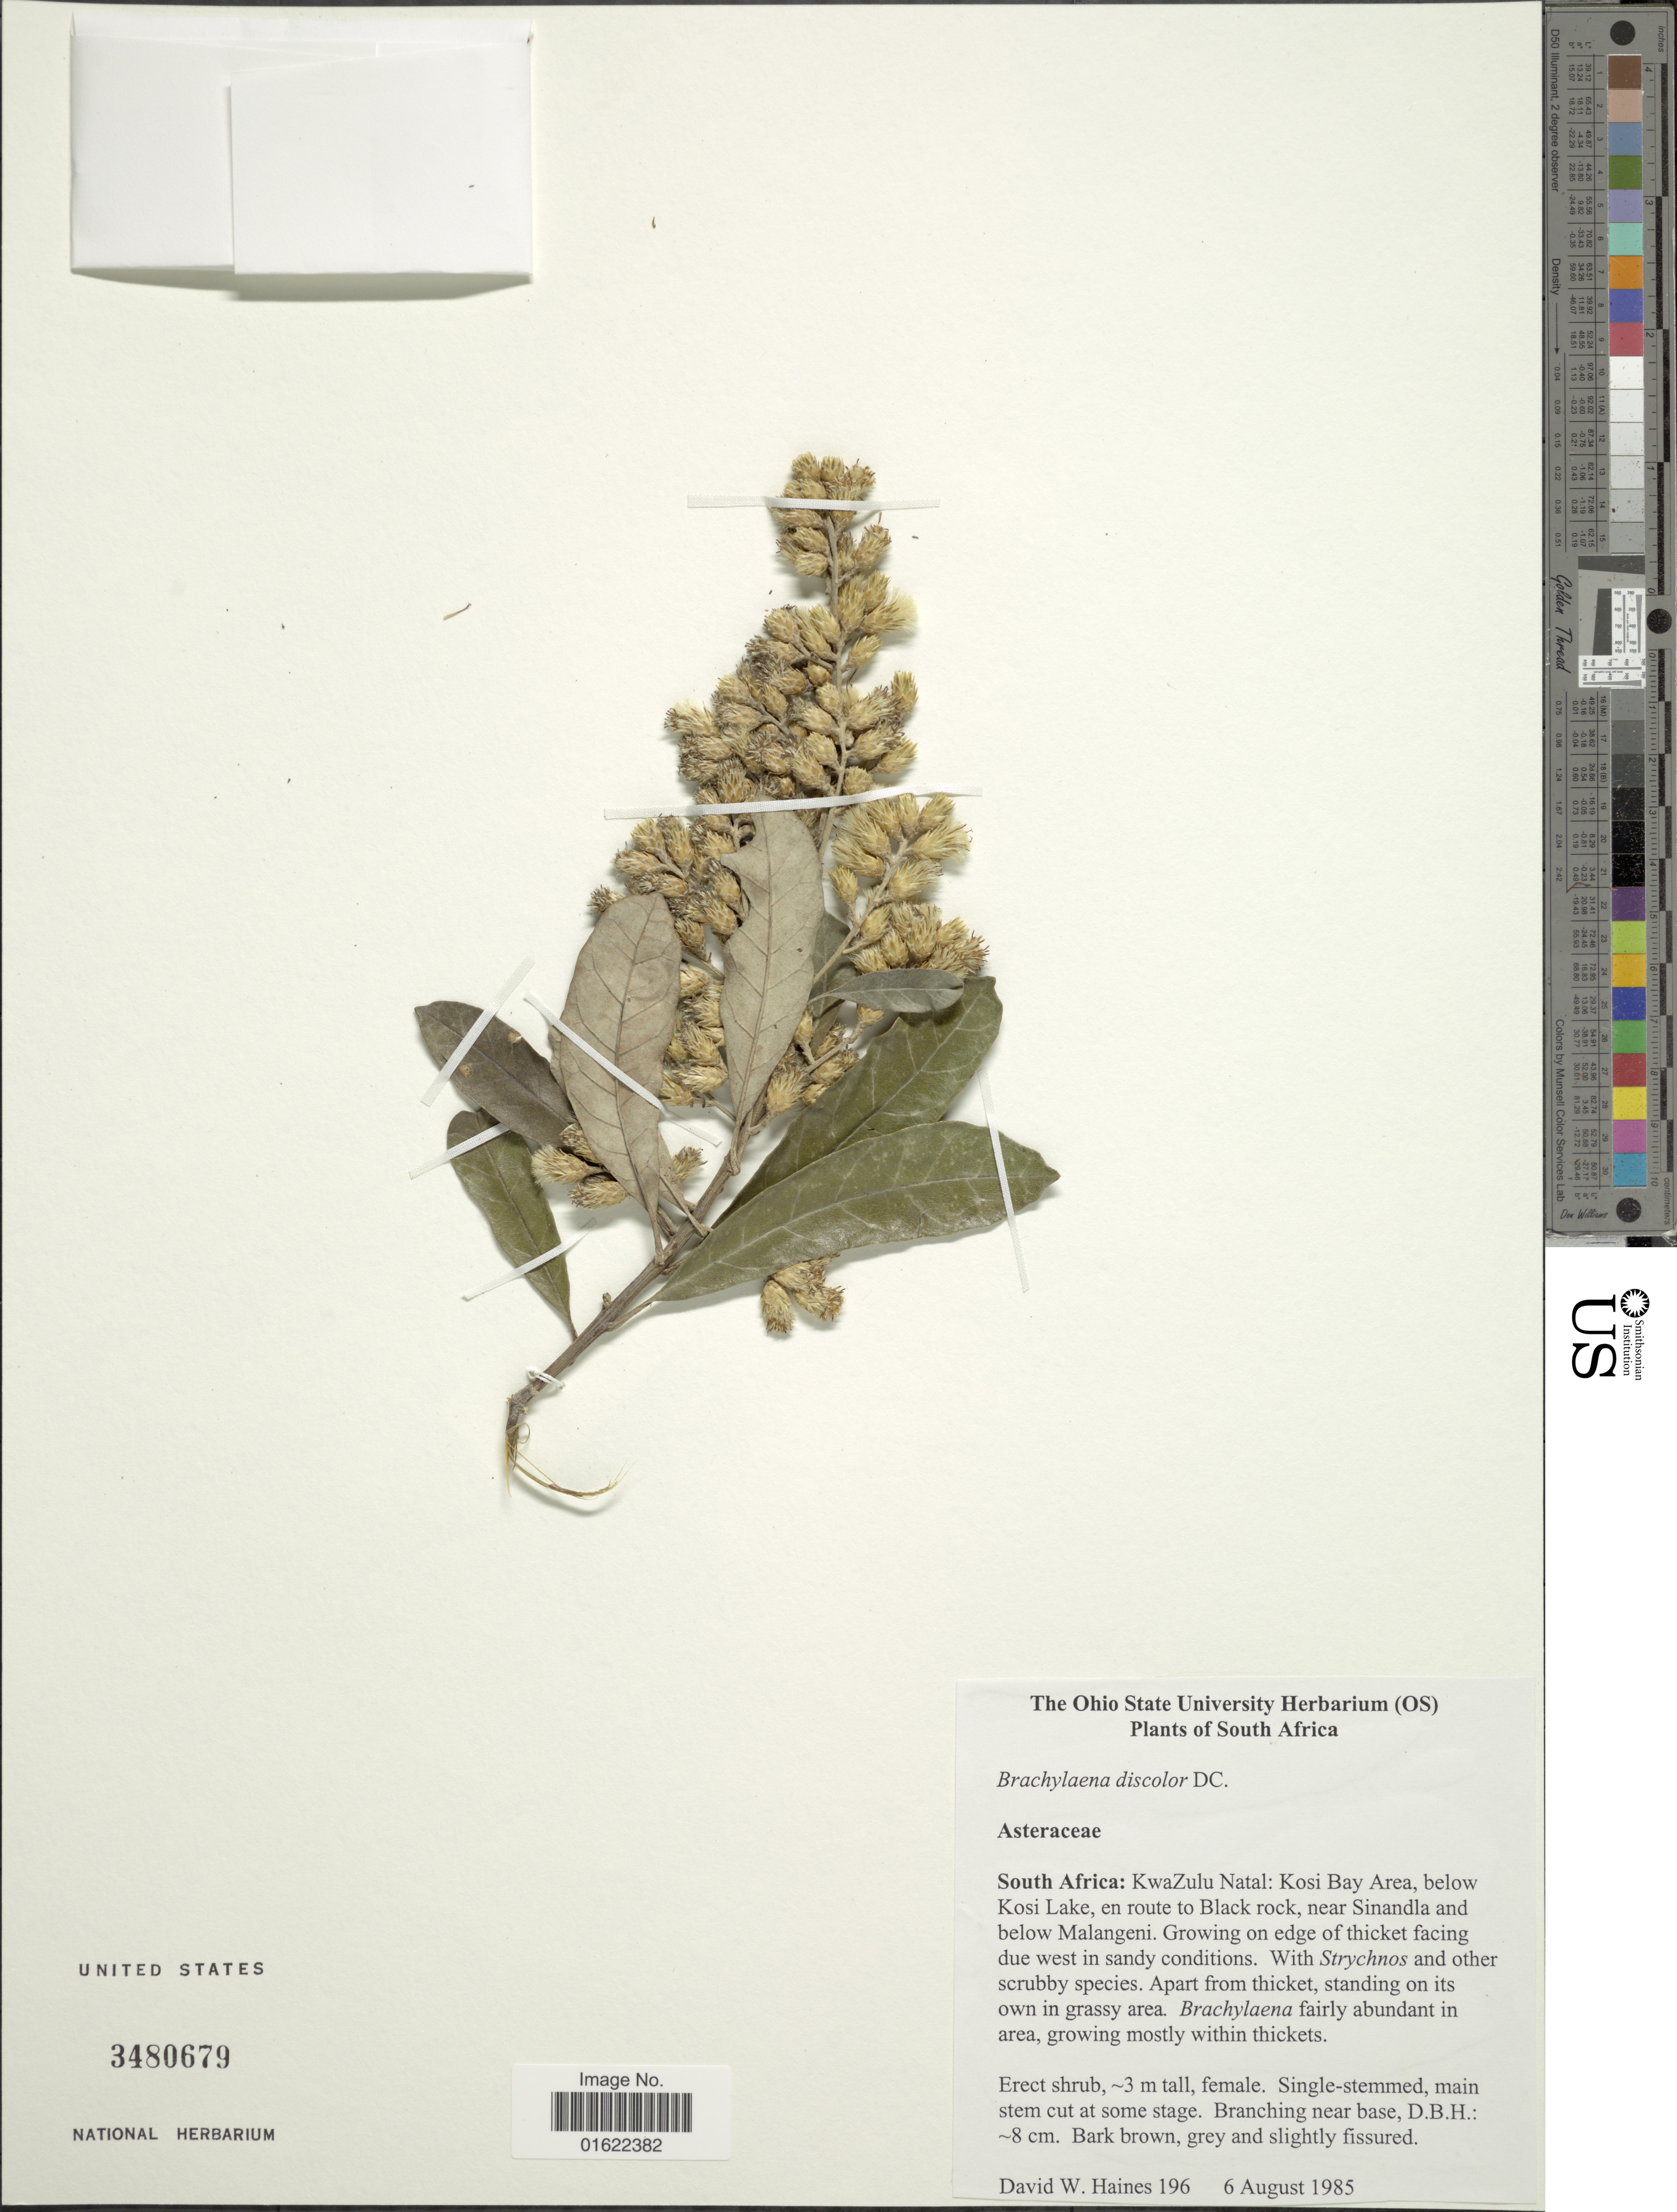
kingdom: Plantae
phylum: Tracheophyta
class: Magnoliopsida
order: Asterales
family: Asteraceae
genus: Brachylaena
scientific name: Brachylaena discolor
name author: DC.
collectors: D. Haines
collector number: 196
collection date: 1985-08-06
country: South Africa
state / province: KwaZulu-Natal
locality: Kosi Bay Area, below Kosi Lake, en route to Black rock, near Sinandla and below Malangeni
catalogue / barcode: US 3480679